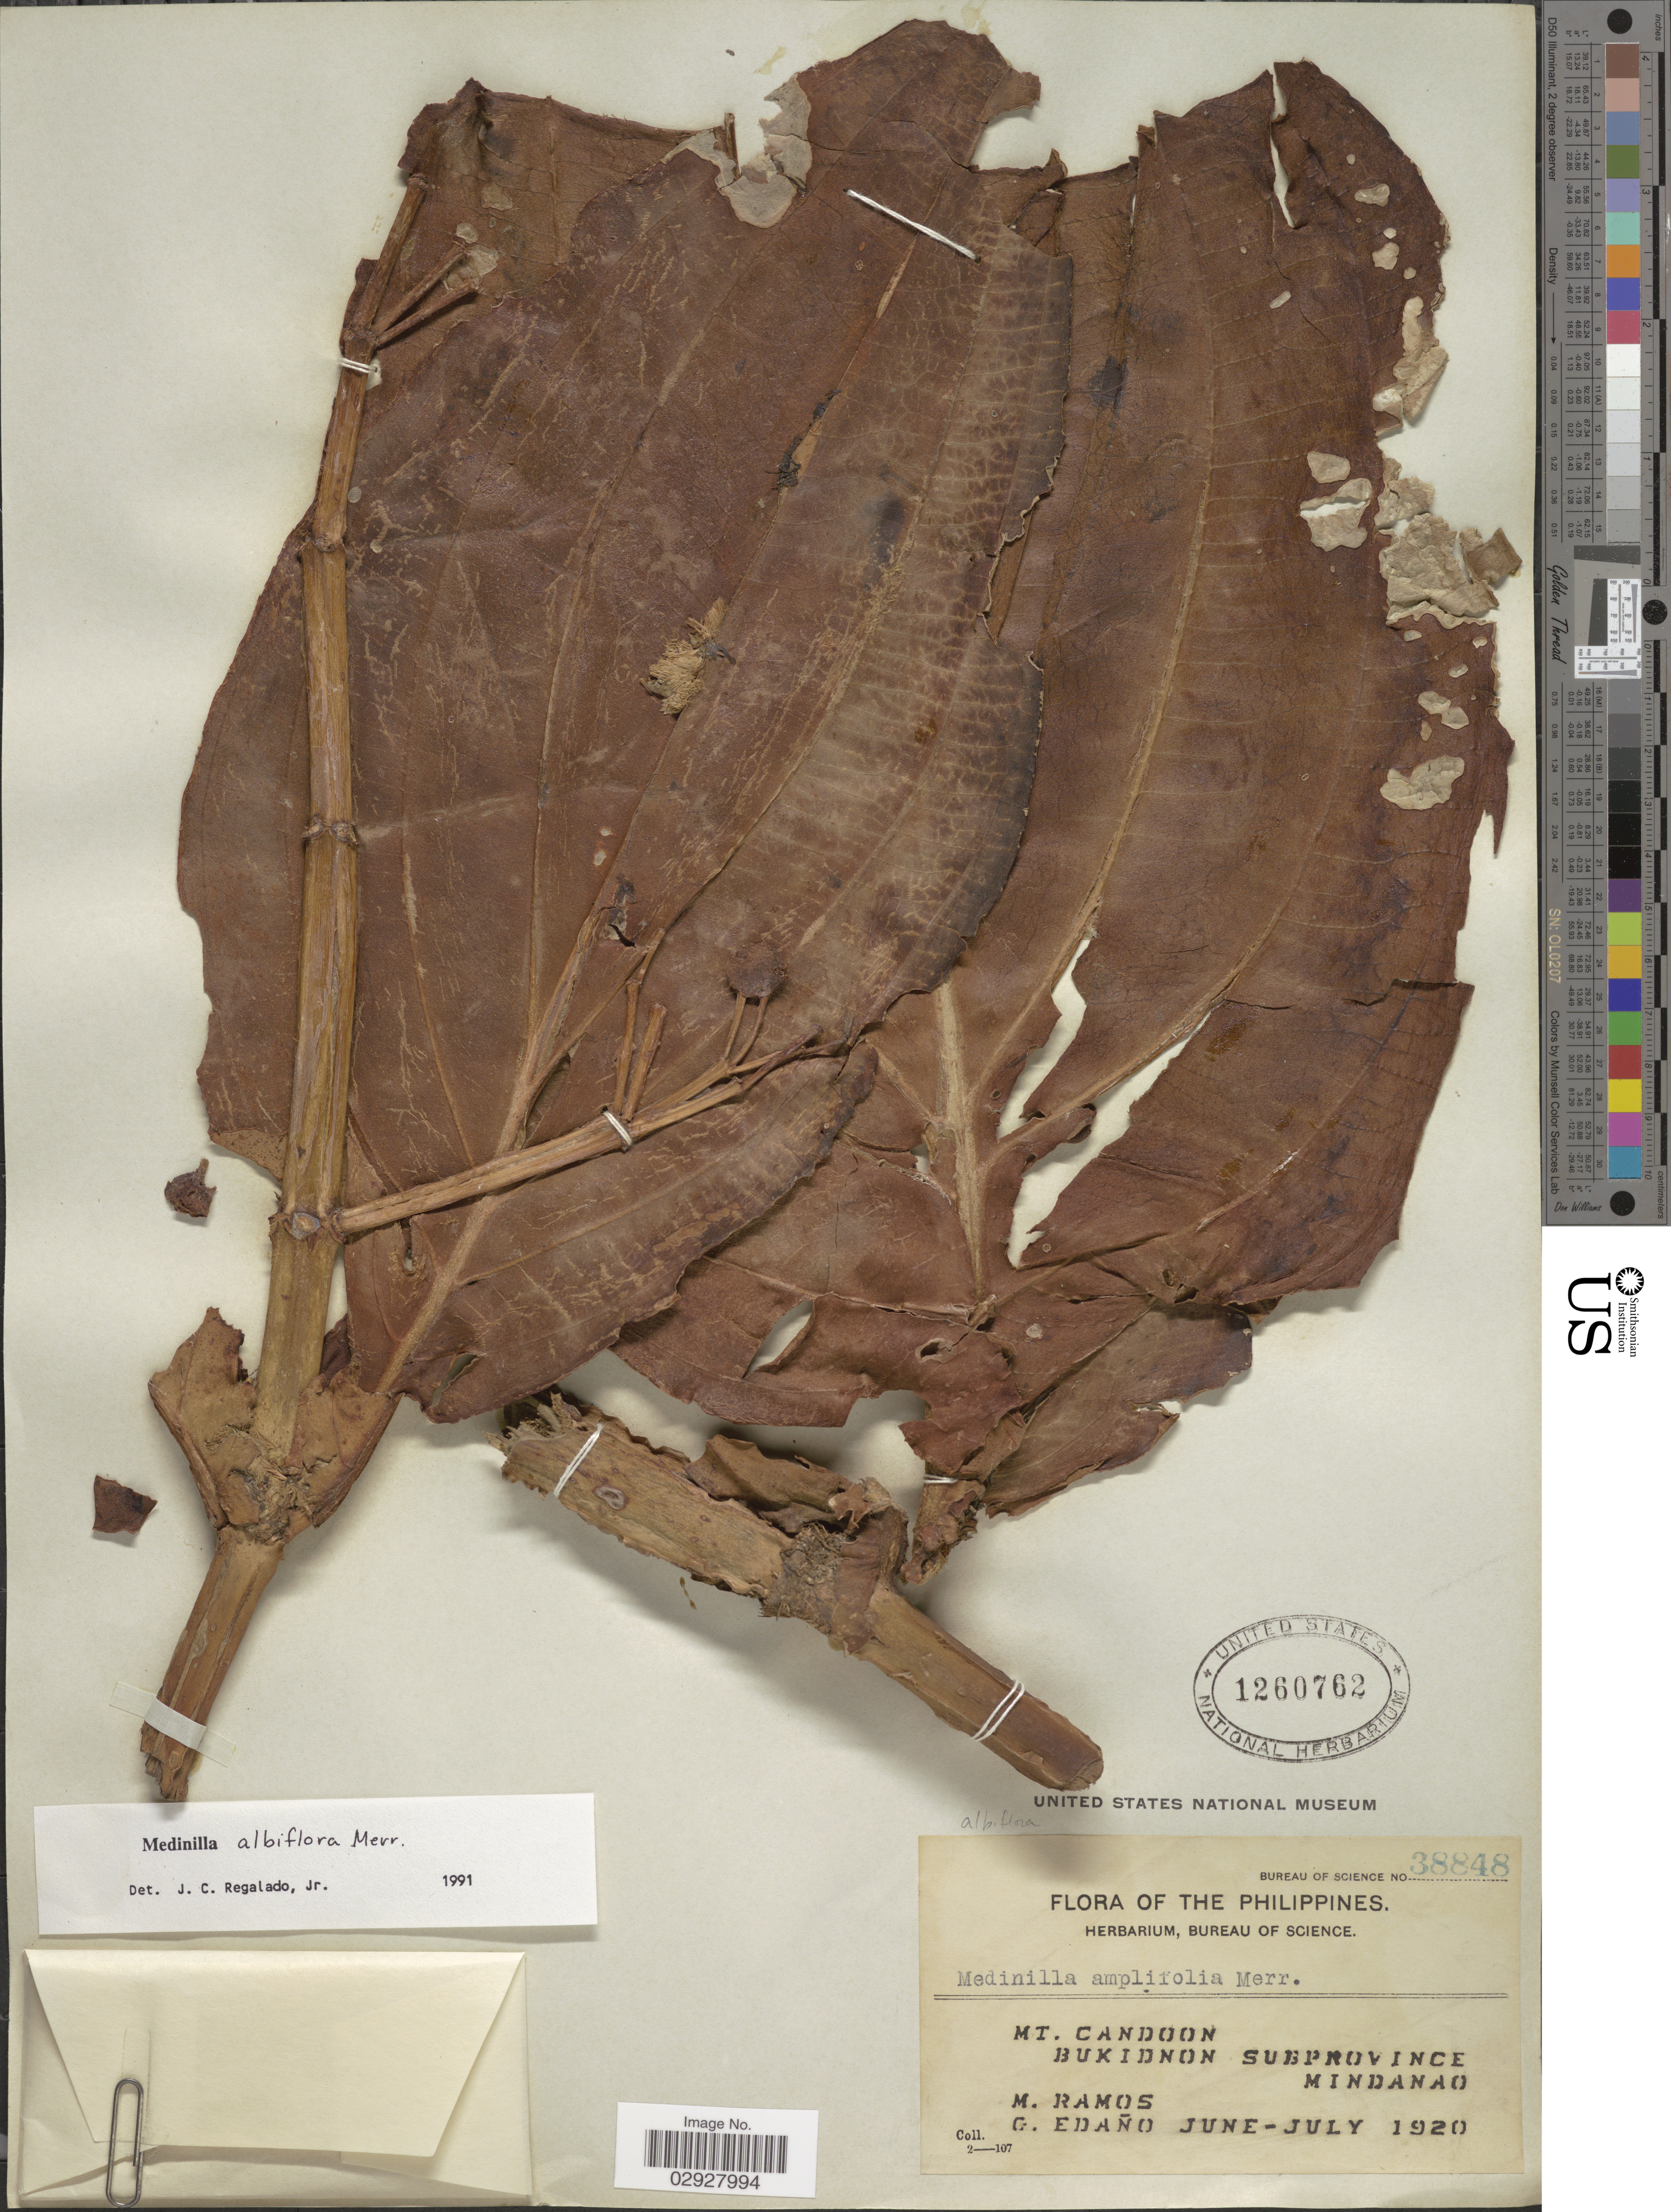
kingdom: Plantae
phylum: Tracheophyta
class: Magnoliopsida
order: Myrtales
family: Melastomataceae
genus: Medinilla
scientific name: Medinilla albiflora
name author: H. Perrier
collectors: M. Ramos & G. Edaño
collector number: Bureau of Science 38848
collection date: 1920-06/1920-07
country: Philippines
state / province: Northern Mindanao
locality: Mt. Candoon, Bukidnon Subprovince, Mindanao.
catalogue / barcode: US 1260762